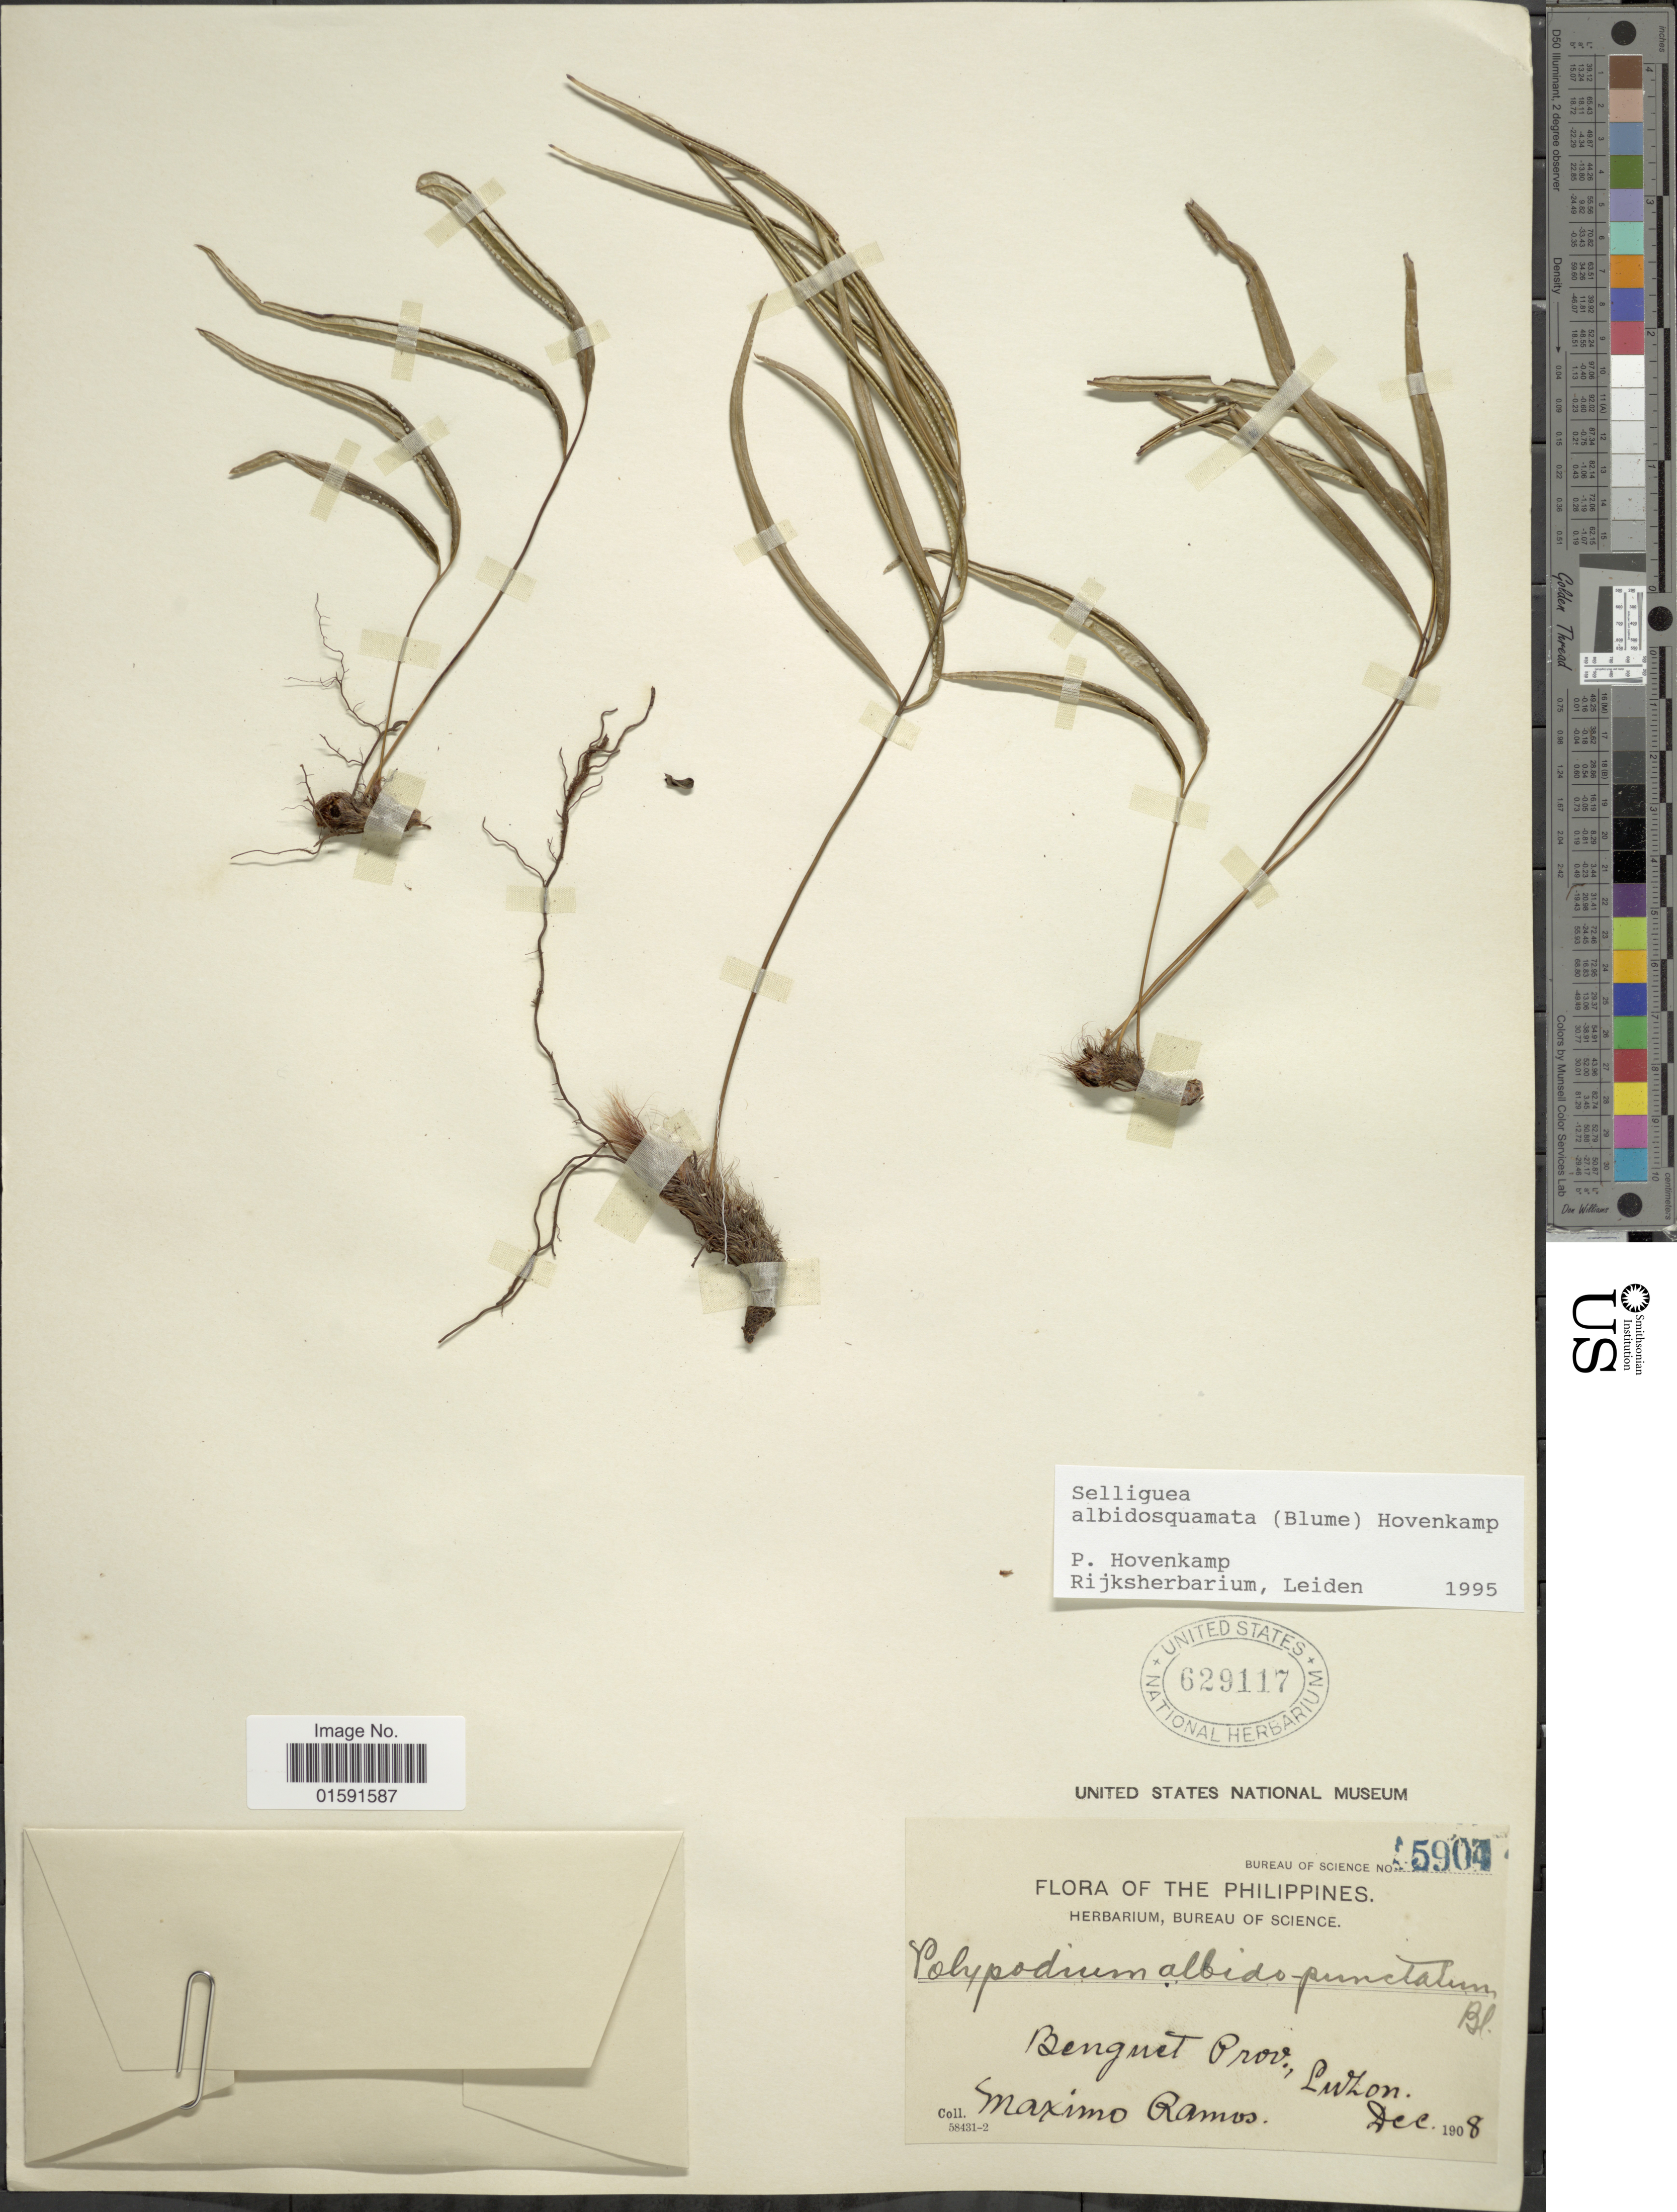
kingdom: Plantae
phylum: Tracheophyta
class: Polypodiopsida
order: Polypodiales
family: Polypodiaceae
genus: Selliguea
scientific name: Selliguea albidosquamata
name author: (Blume) Parris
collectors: M. Ramos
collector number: Bureau of Science 45904*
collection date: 1908-12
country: Philippines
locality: Benguet prov., Luzon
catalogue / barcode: US 629117